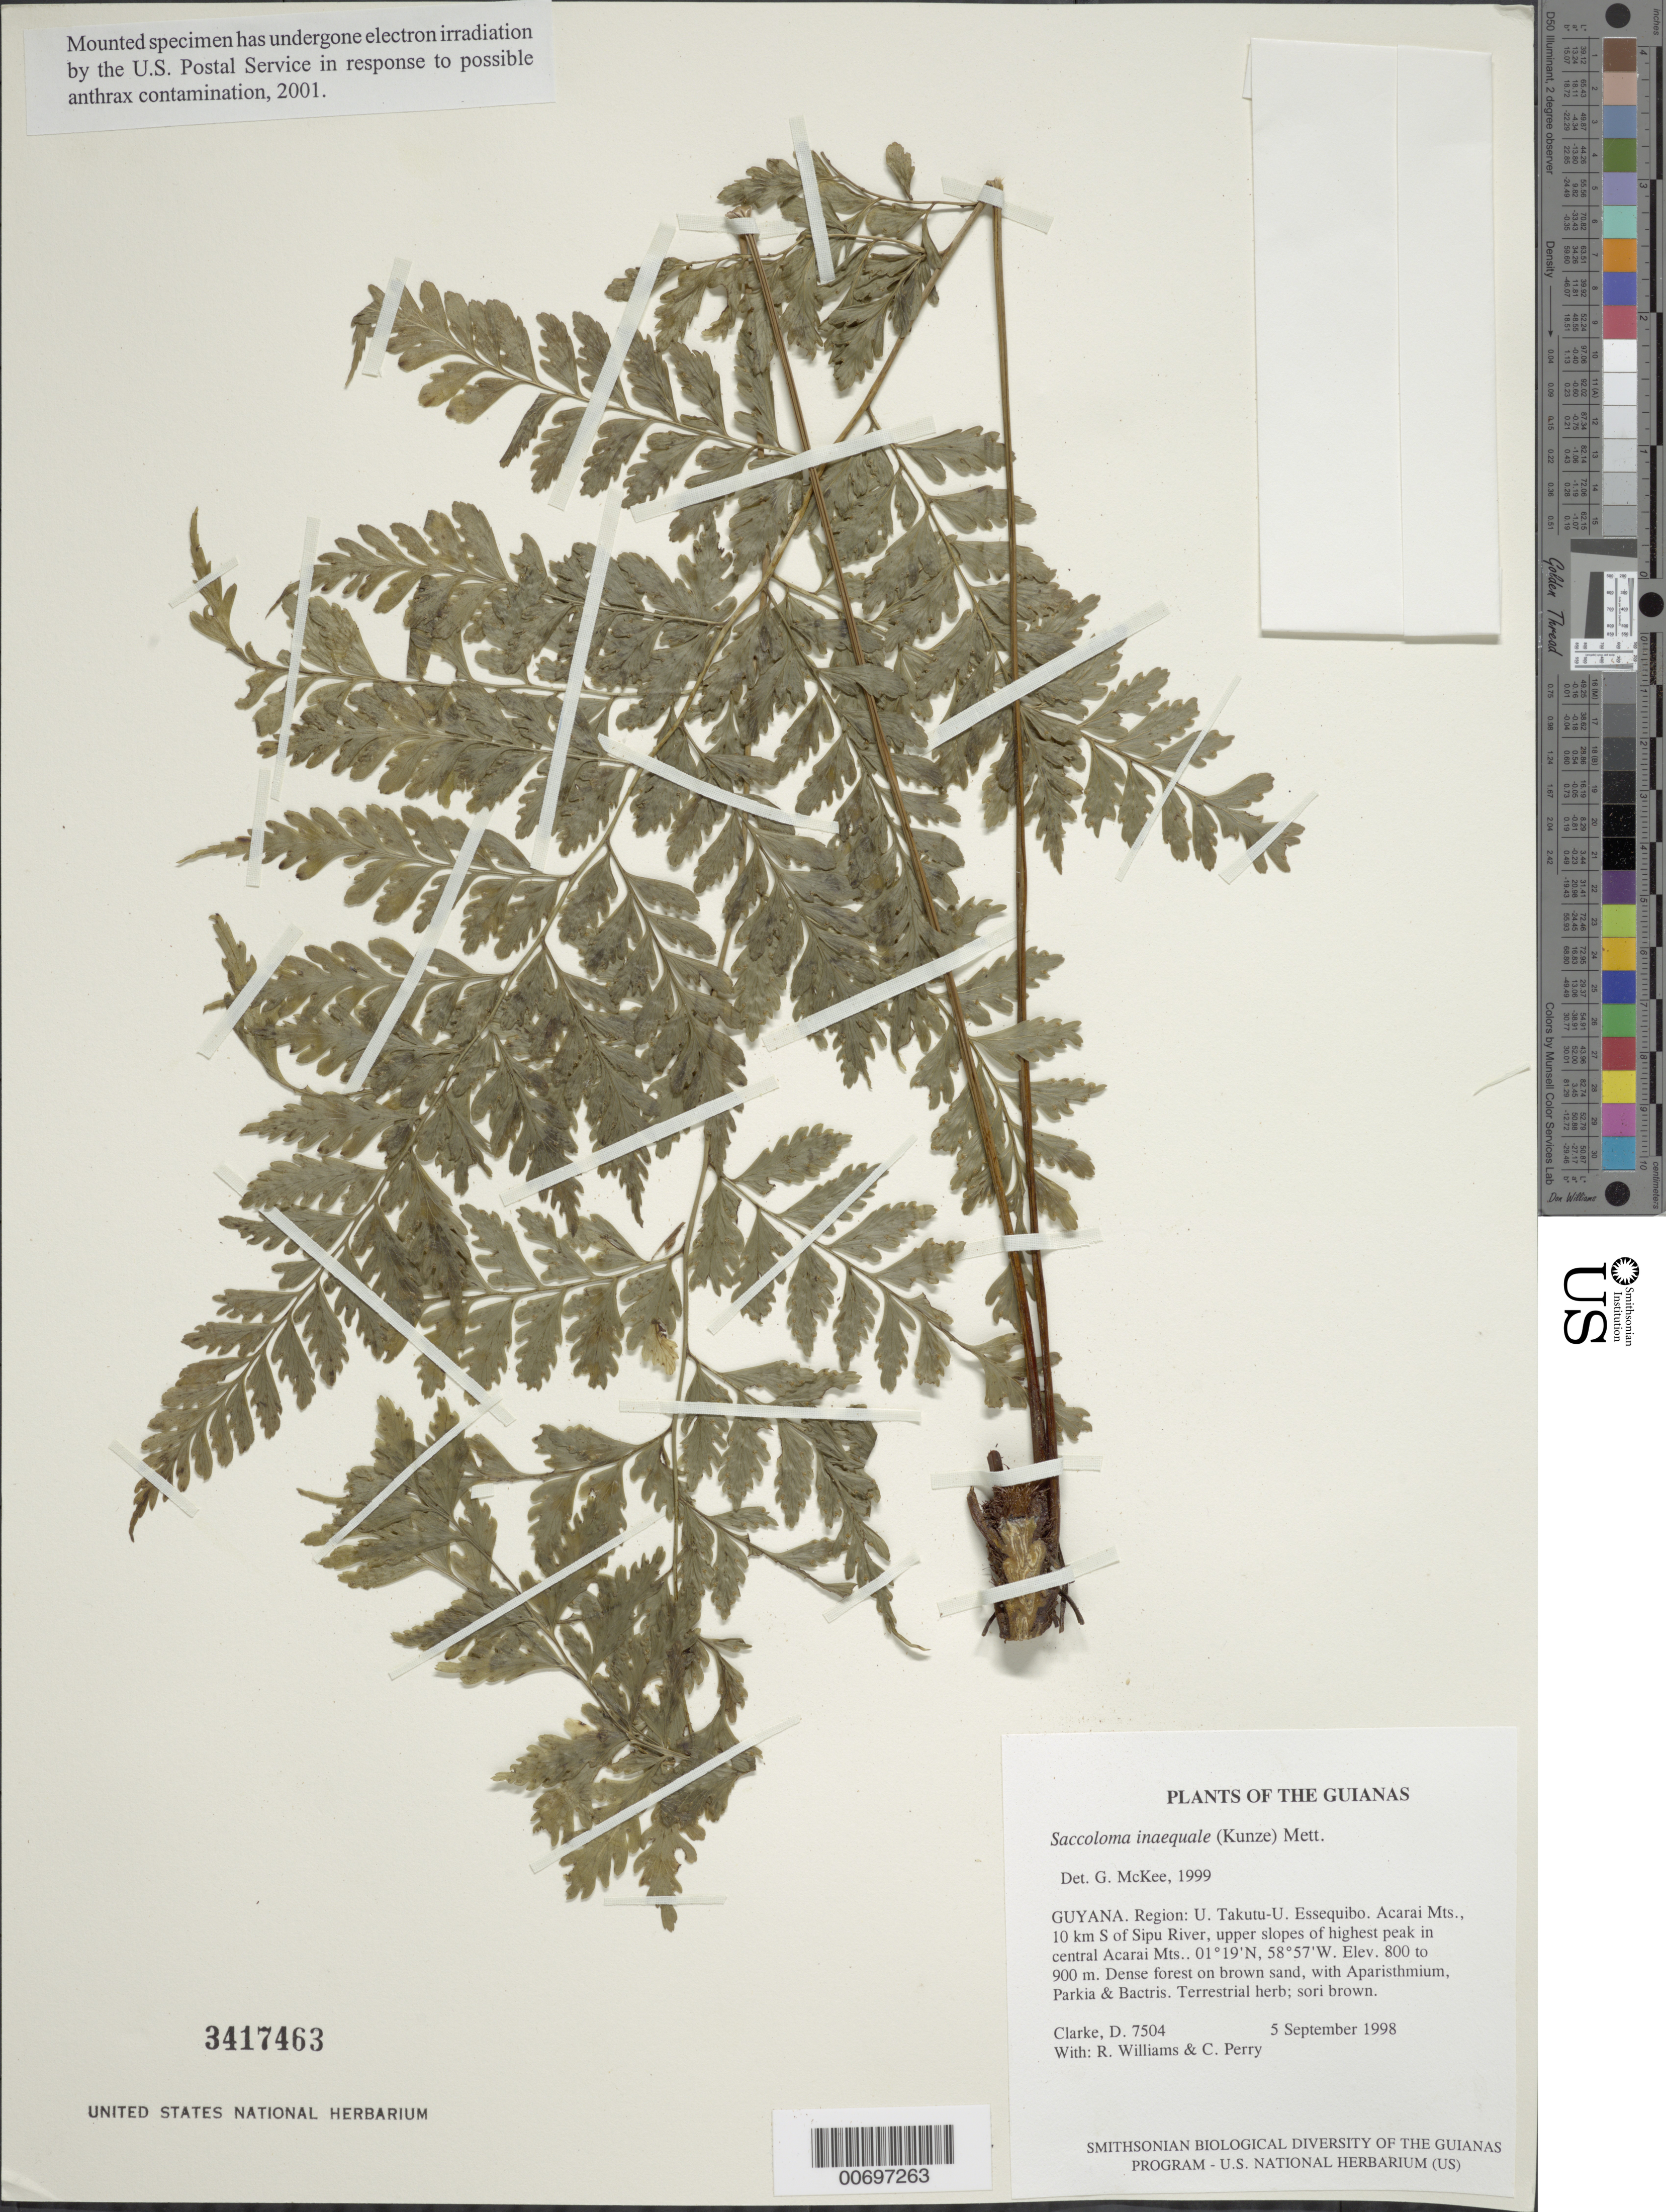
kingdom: Plantae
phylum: Tracheophyta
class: Polypodiopsida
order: Polypodiales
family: Saccolomataceae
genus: Saccoloma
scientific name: Saccoloma inaequale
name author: (Kunze) Mett.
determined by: McKee, G. S., (US), NMNH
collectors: H. D. Clarke, R. Williams & C. Perry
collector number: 7504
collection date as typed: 5 September 1998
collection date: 1998-09-05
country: Guyana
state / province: U. Takutu-U. Essequibo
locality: Acarai Mts., 10 km S of Sipu River, upper slopes of highest peak in central Acarai Mts.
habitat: Dense forest on brown sand, with Aparisthmium, Parkia & Bactris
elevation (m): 800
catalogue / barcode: US 3417463